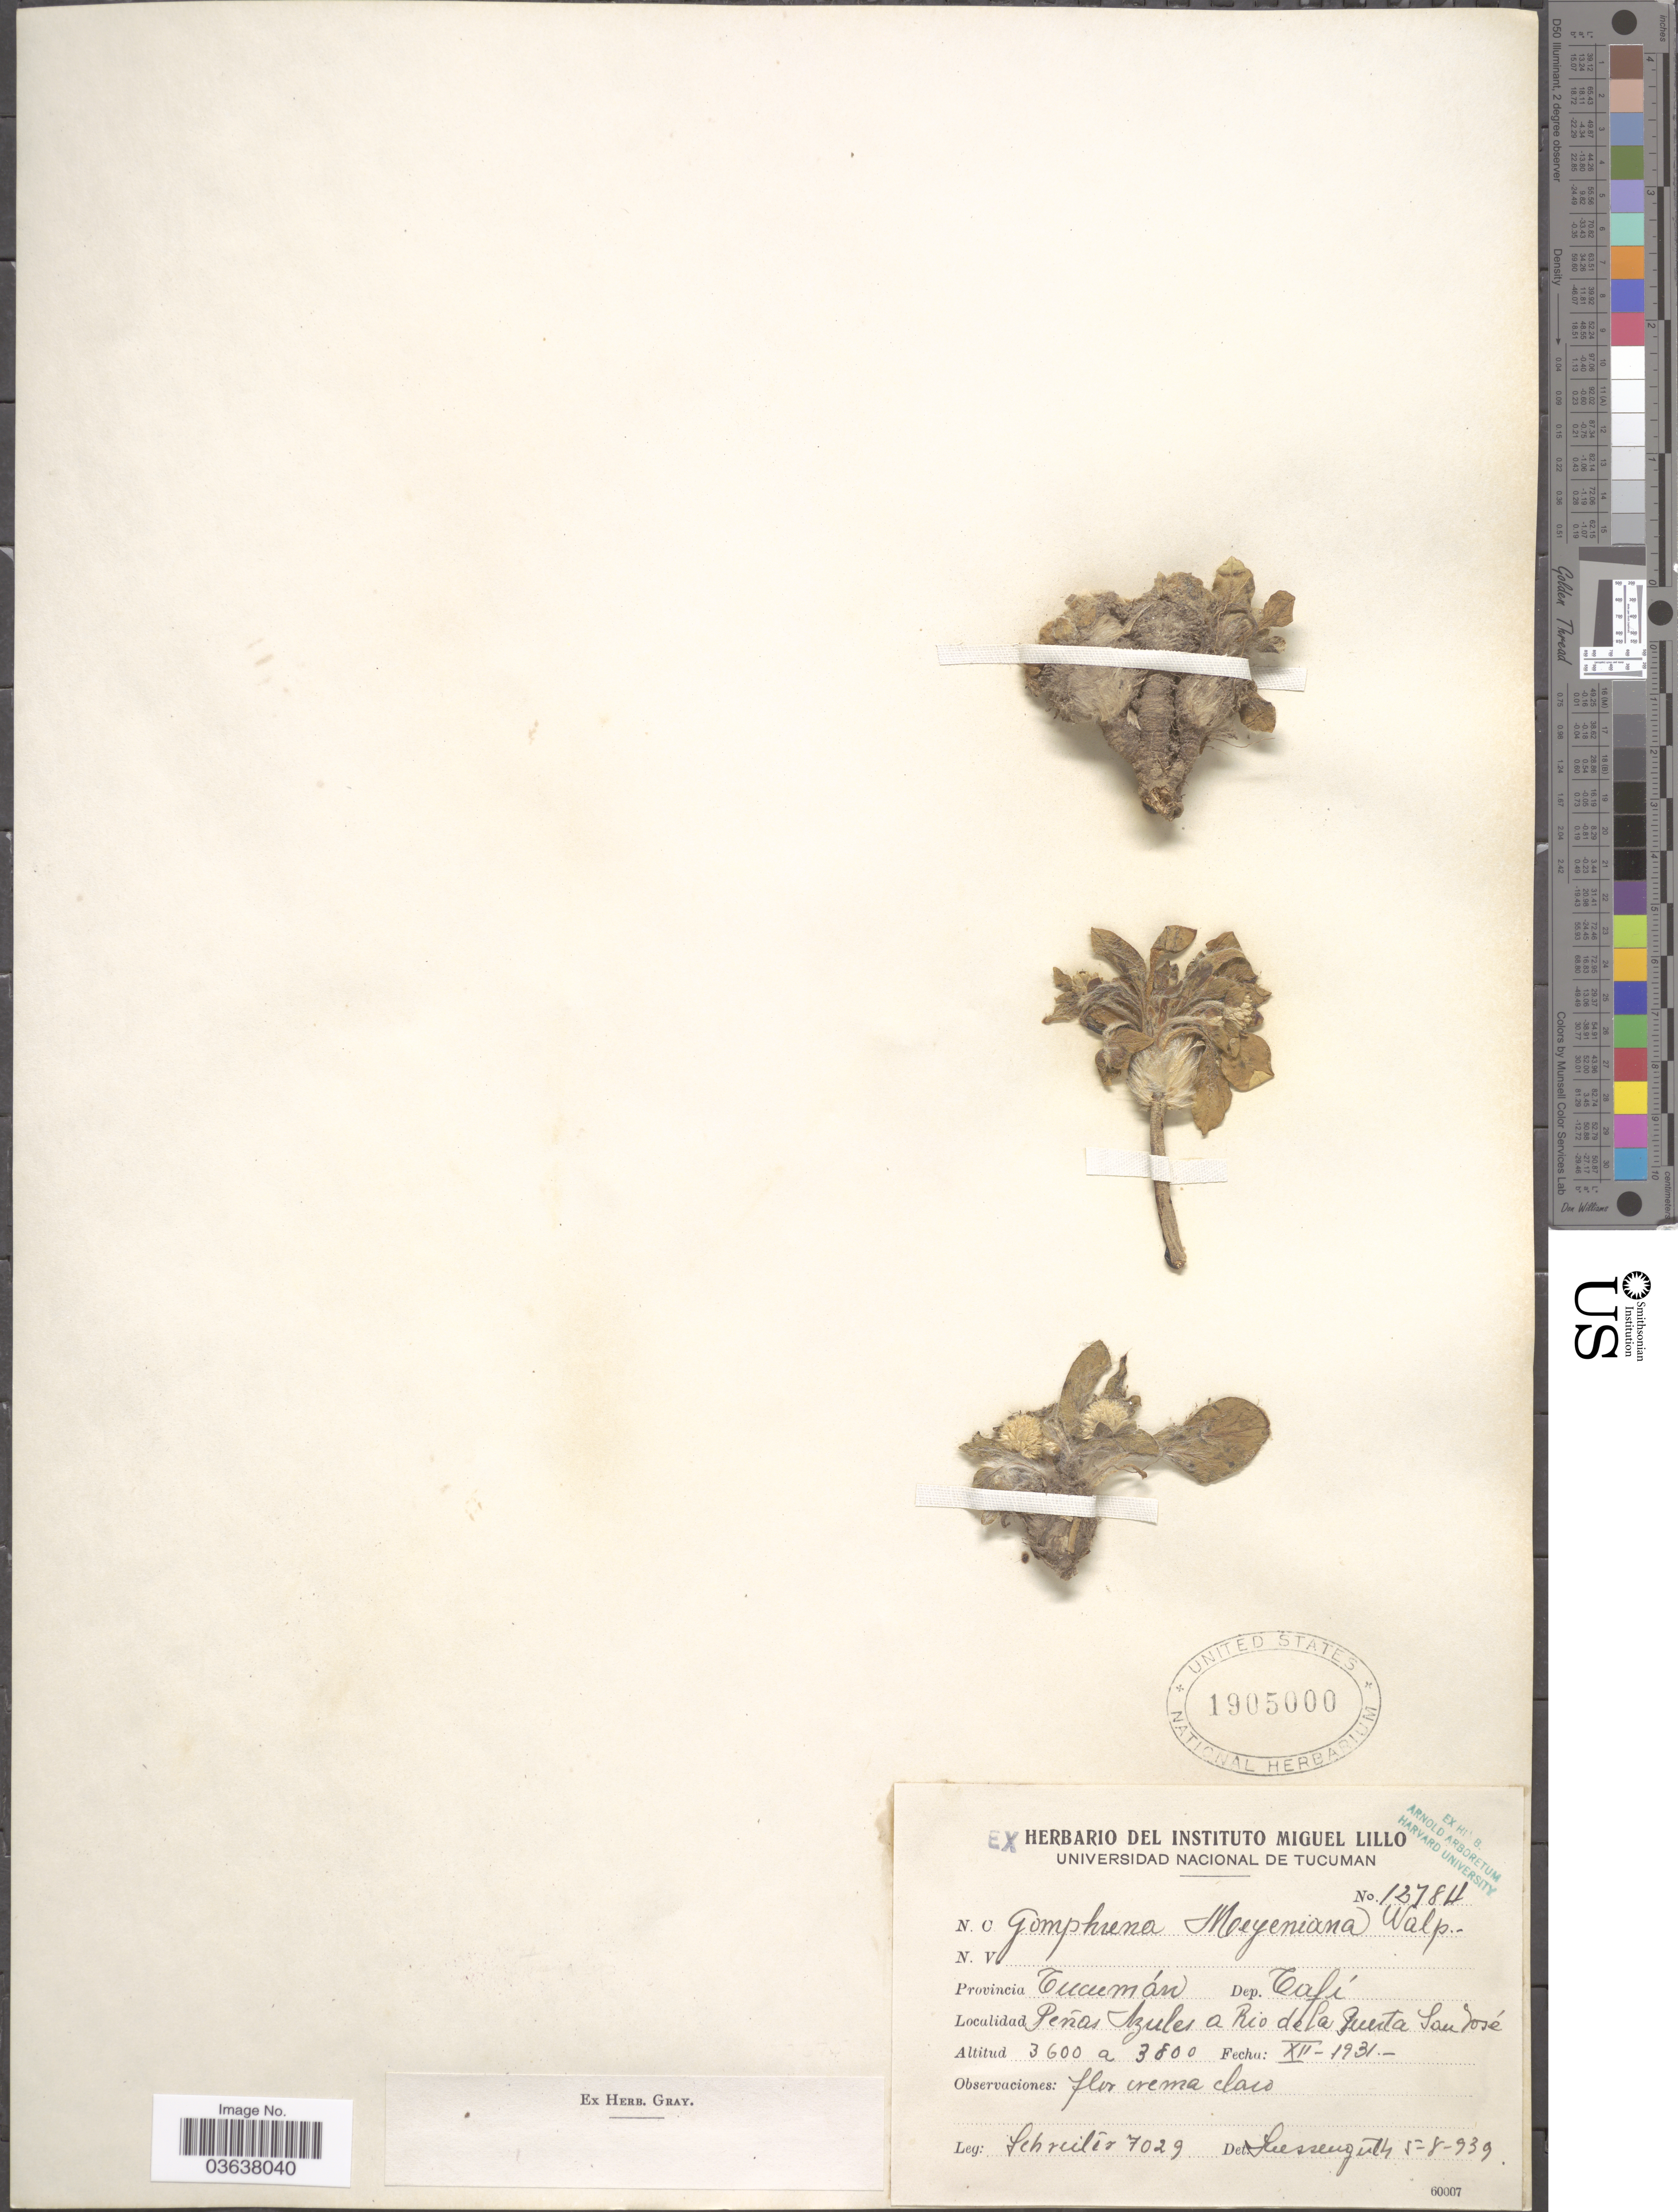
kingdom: Plantae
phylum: Tracheophyta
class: Magnoliopsida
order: Caryophyllales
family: Amaranthaceae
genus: Gomphrena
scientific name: Gomphrena meyeniana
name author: Walp.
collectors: Schruter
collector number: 7029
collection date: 1931-12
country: Argentina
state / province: Tucuman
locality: Dep. Tafí. Peñas Azules a Rio de La Puerta San José.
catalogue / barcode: US 1905000